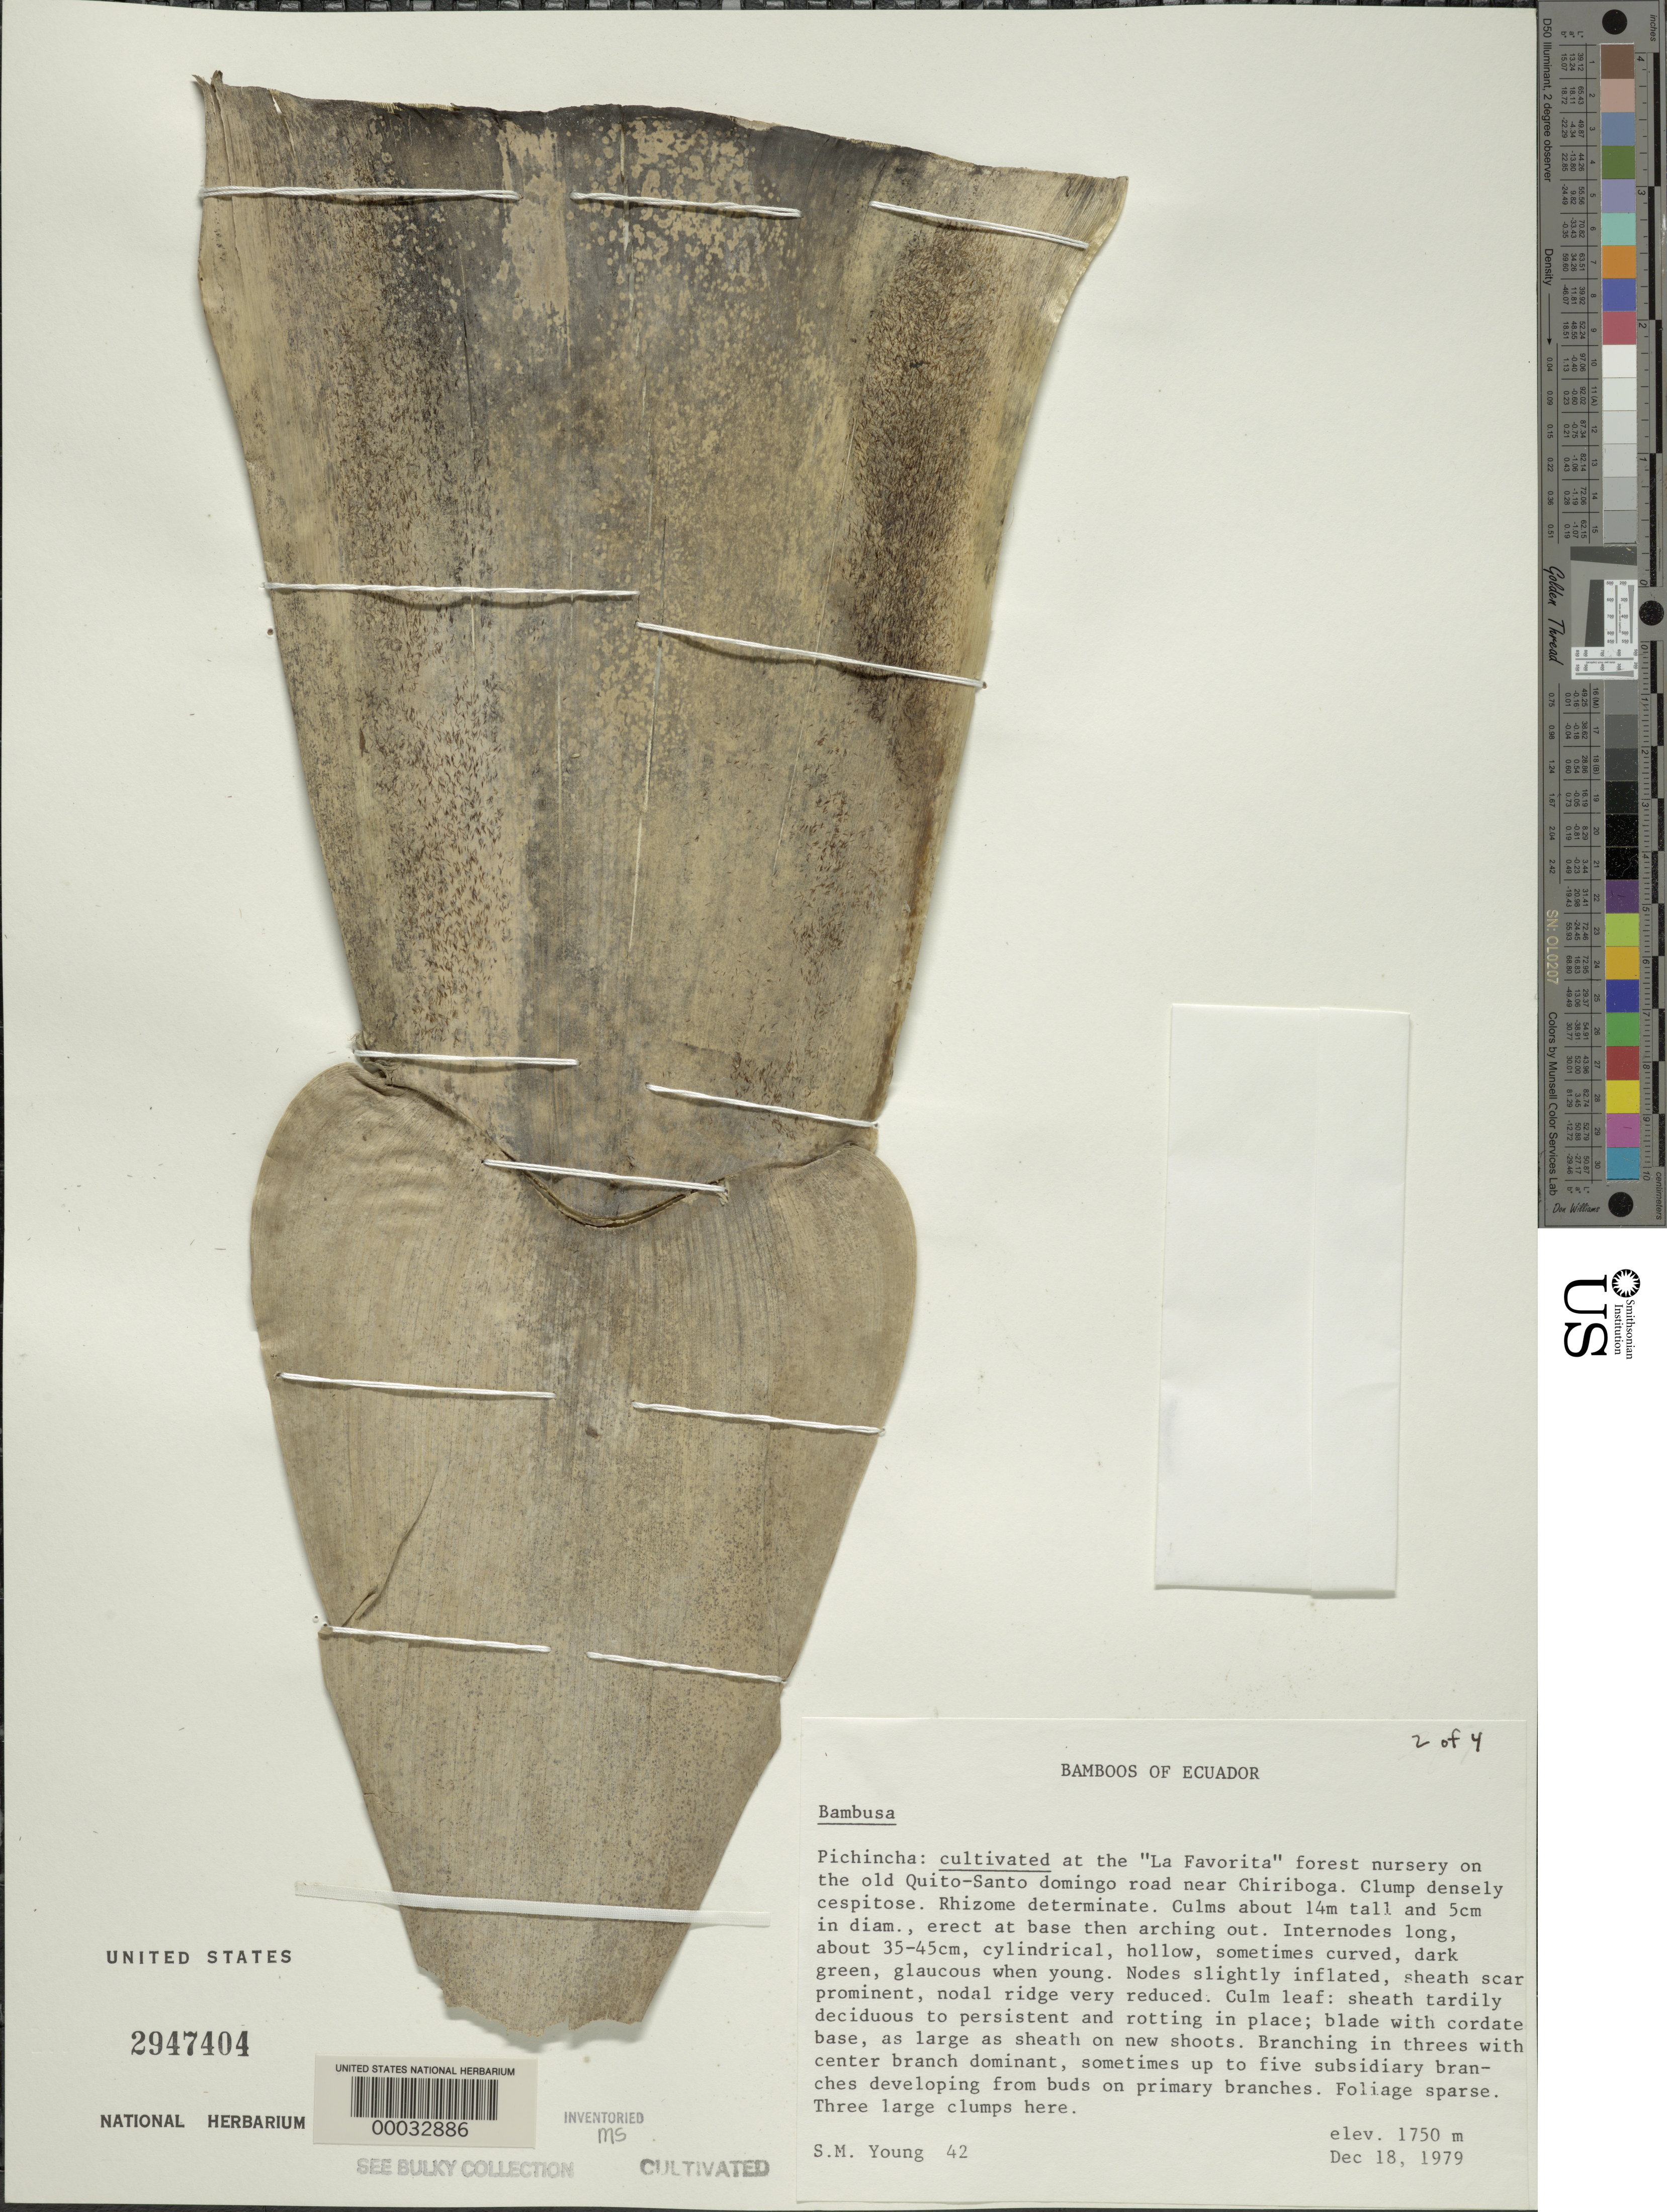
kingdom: Plantae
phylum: Tracheophyta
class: Liliopsida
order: Poales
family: Poaceae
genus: Bambusa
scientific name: Bambusa tulda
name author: Roxb.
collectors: S. Young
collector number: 42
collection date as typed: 18 Dec 1979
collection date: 1979-12-18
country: Ecuador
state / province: Pichincha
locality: La favorita forest nursery-chiriboga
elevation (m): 1750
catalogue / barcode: US 2947404